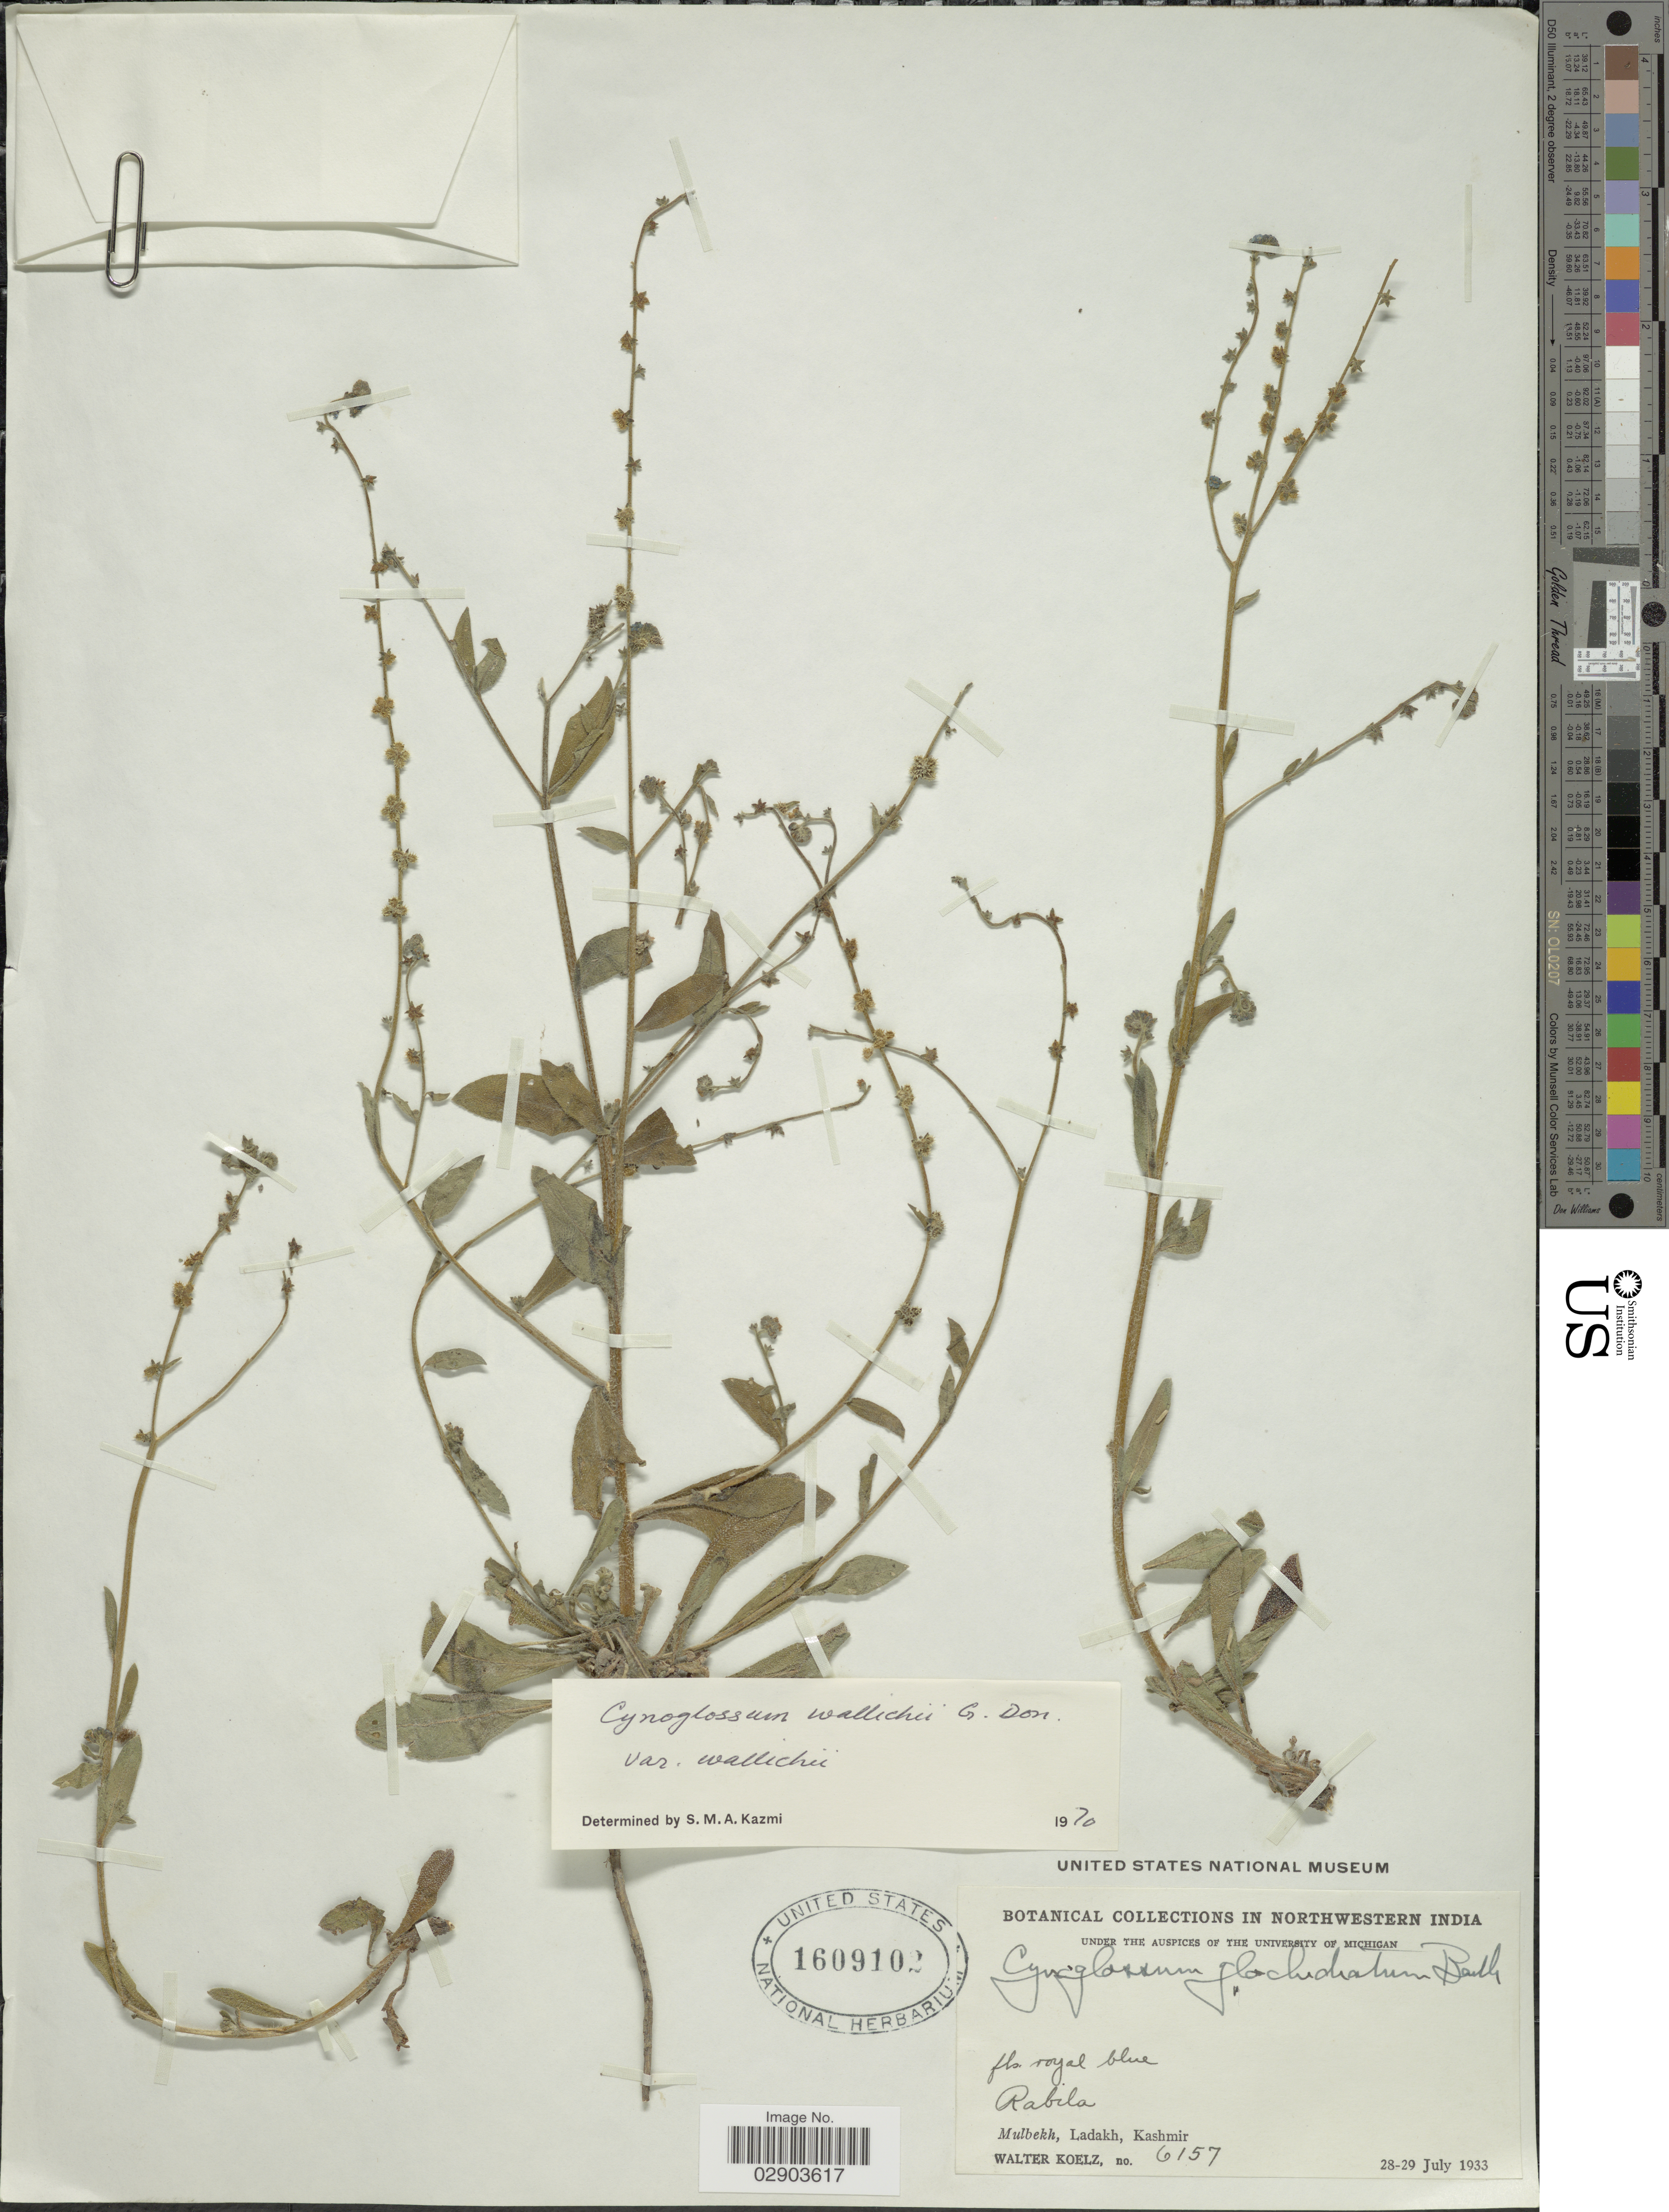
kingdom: Plantae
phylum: Tracheophyta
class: Magnoliopsida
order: Boraginales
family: Boraginaceae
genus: Cynoglossum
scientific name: Cynoglossum wallichii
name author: G. Don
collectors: W. N. Koelz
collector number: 6157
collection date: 1933-07-28/1933-07-29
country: India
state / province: Jammu and Kashmir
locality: Northwestern India, Rabila, Mulbekh, Ladakh, Kashmir.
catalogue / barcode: US 1609102